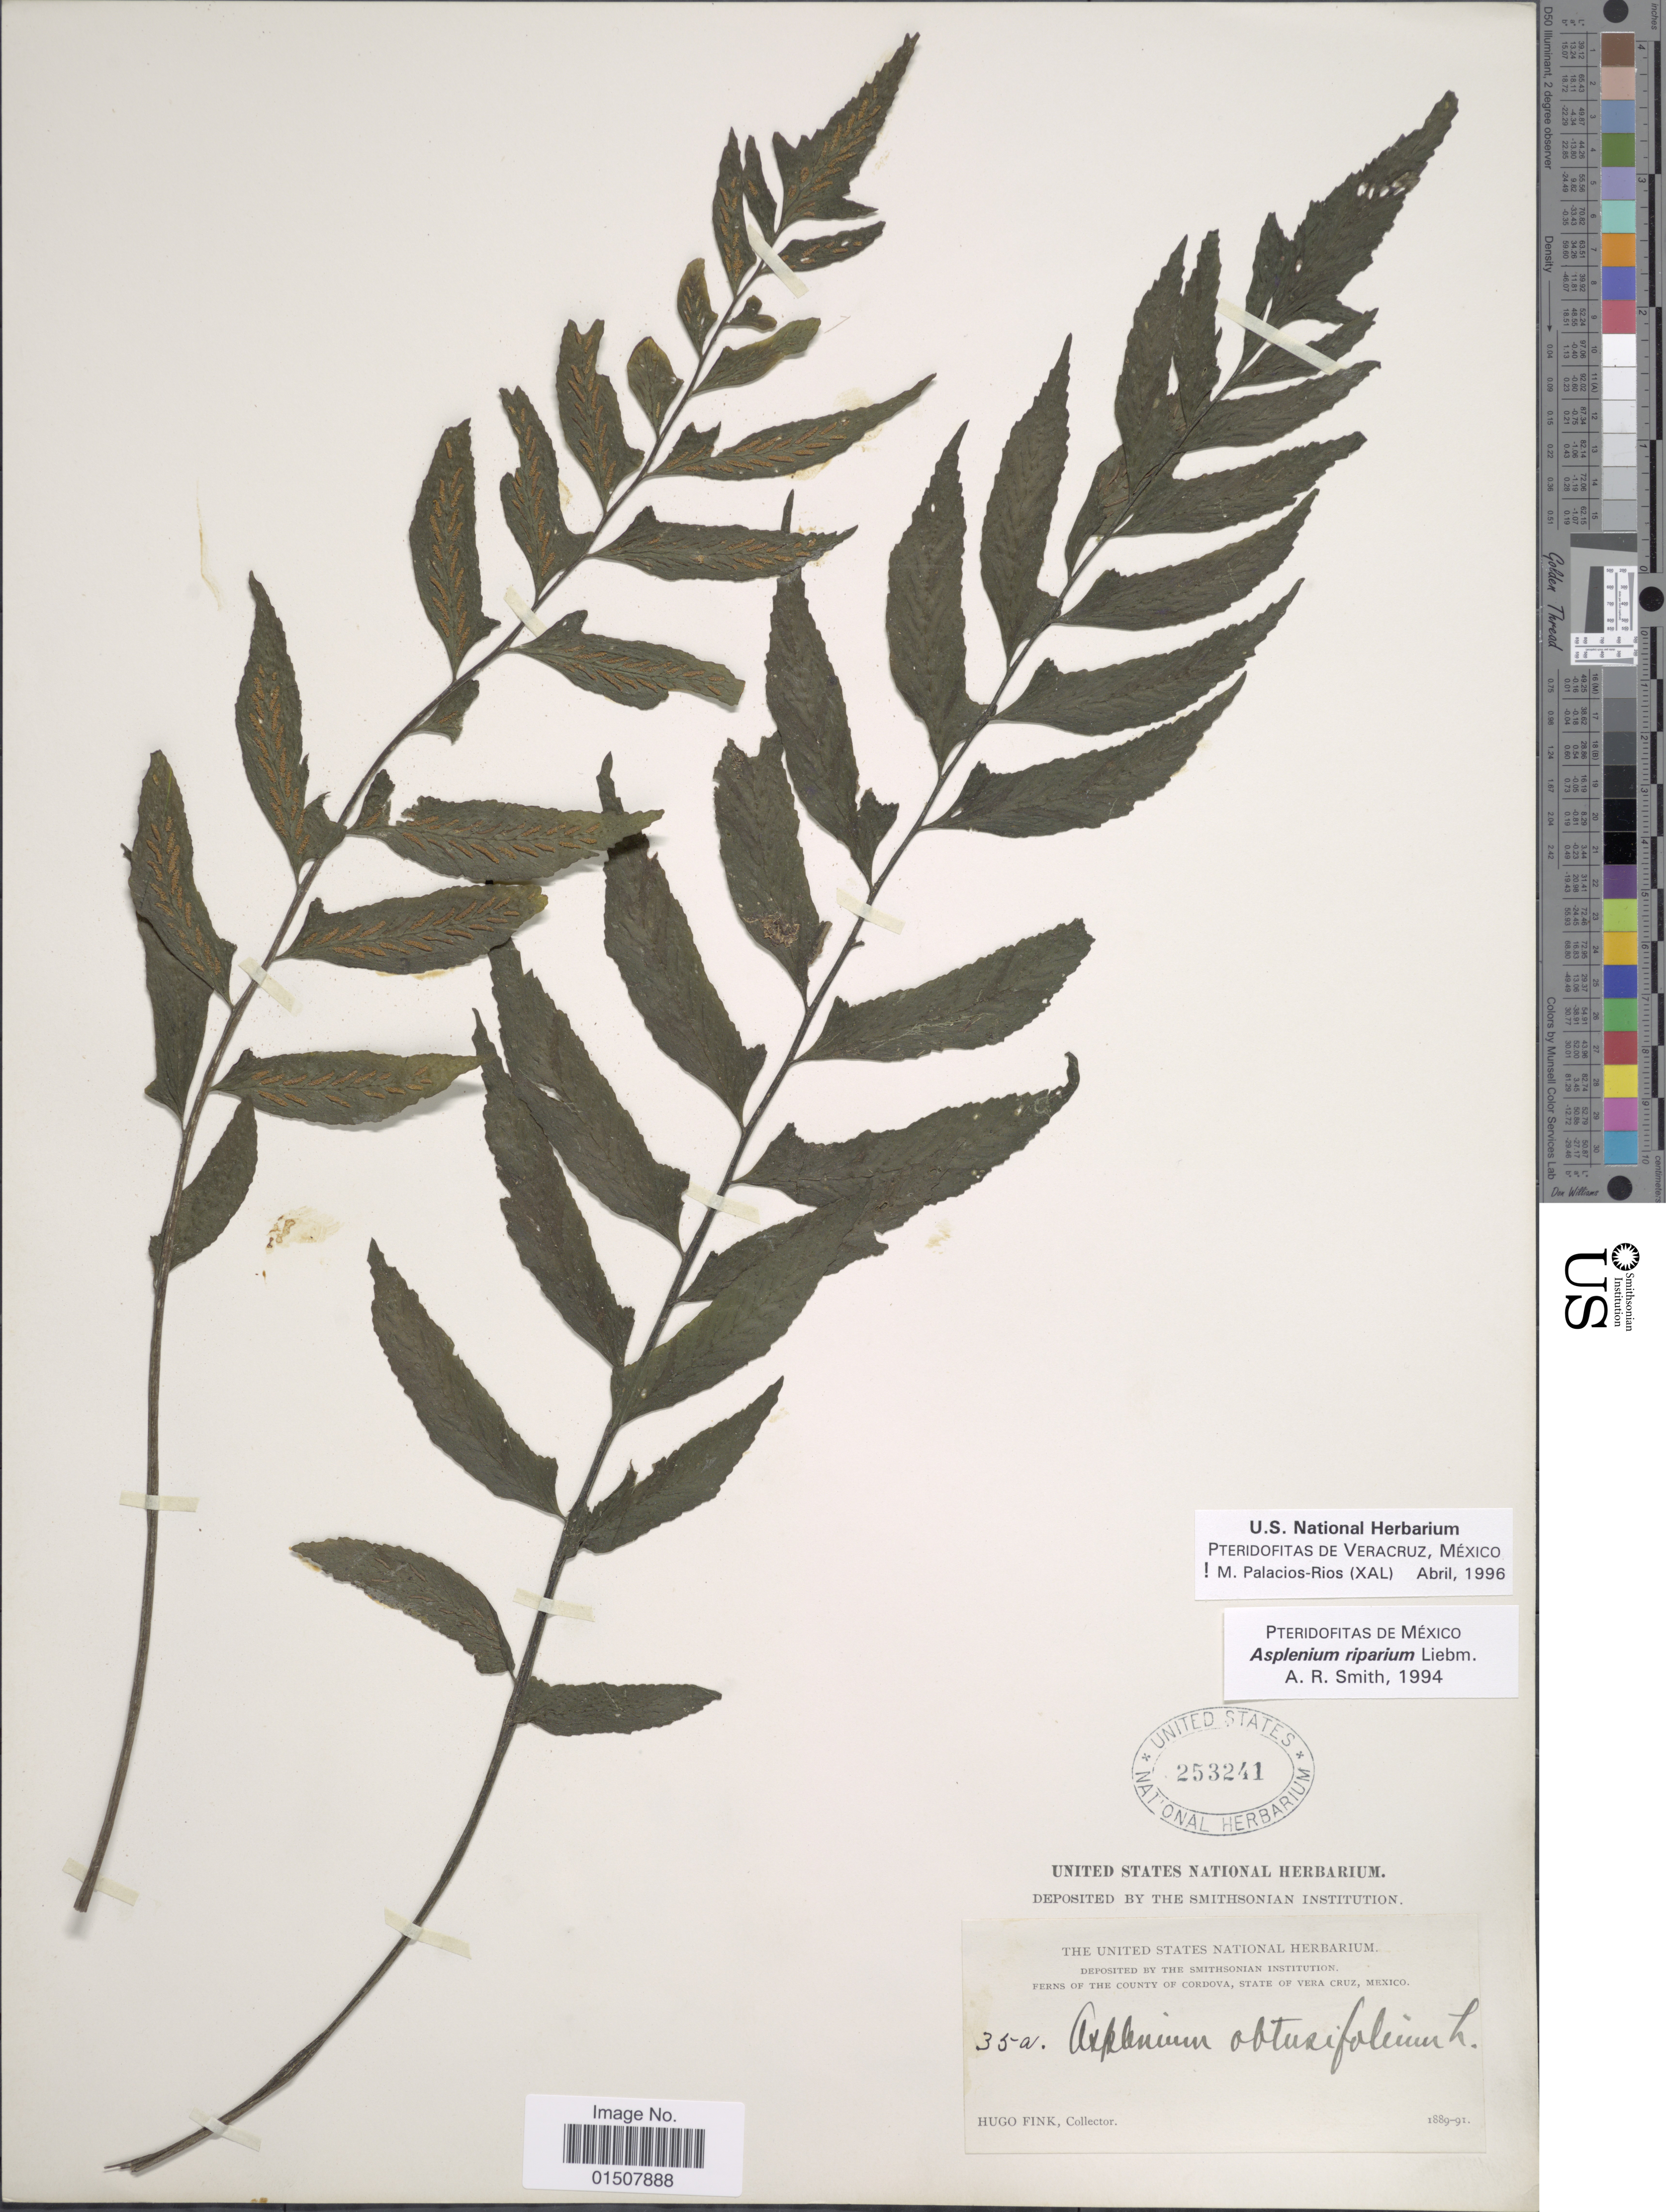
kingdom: Plantae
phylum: Tracheophyta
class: Polypodiopsida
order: Polypodiales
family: Aspleniaceae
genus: Asplenium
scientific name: Asplenium riparium Brack., nom. illeg.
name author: Brack. in Wilkes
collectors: H. Fink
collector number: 35a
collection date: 1889/1891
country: Mexico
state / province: Veracruz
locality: County of Cordova, Vera Cruz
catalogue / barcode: US 253241